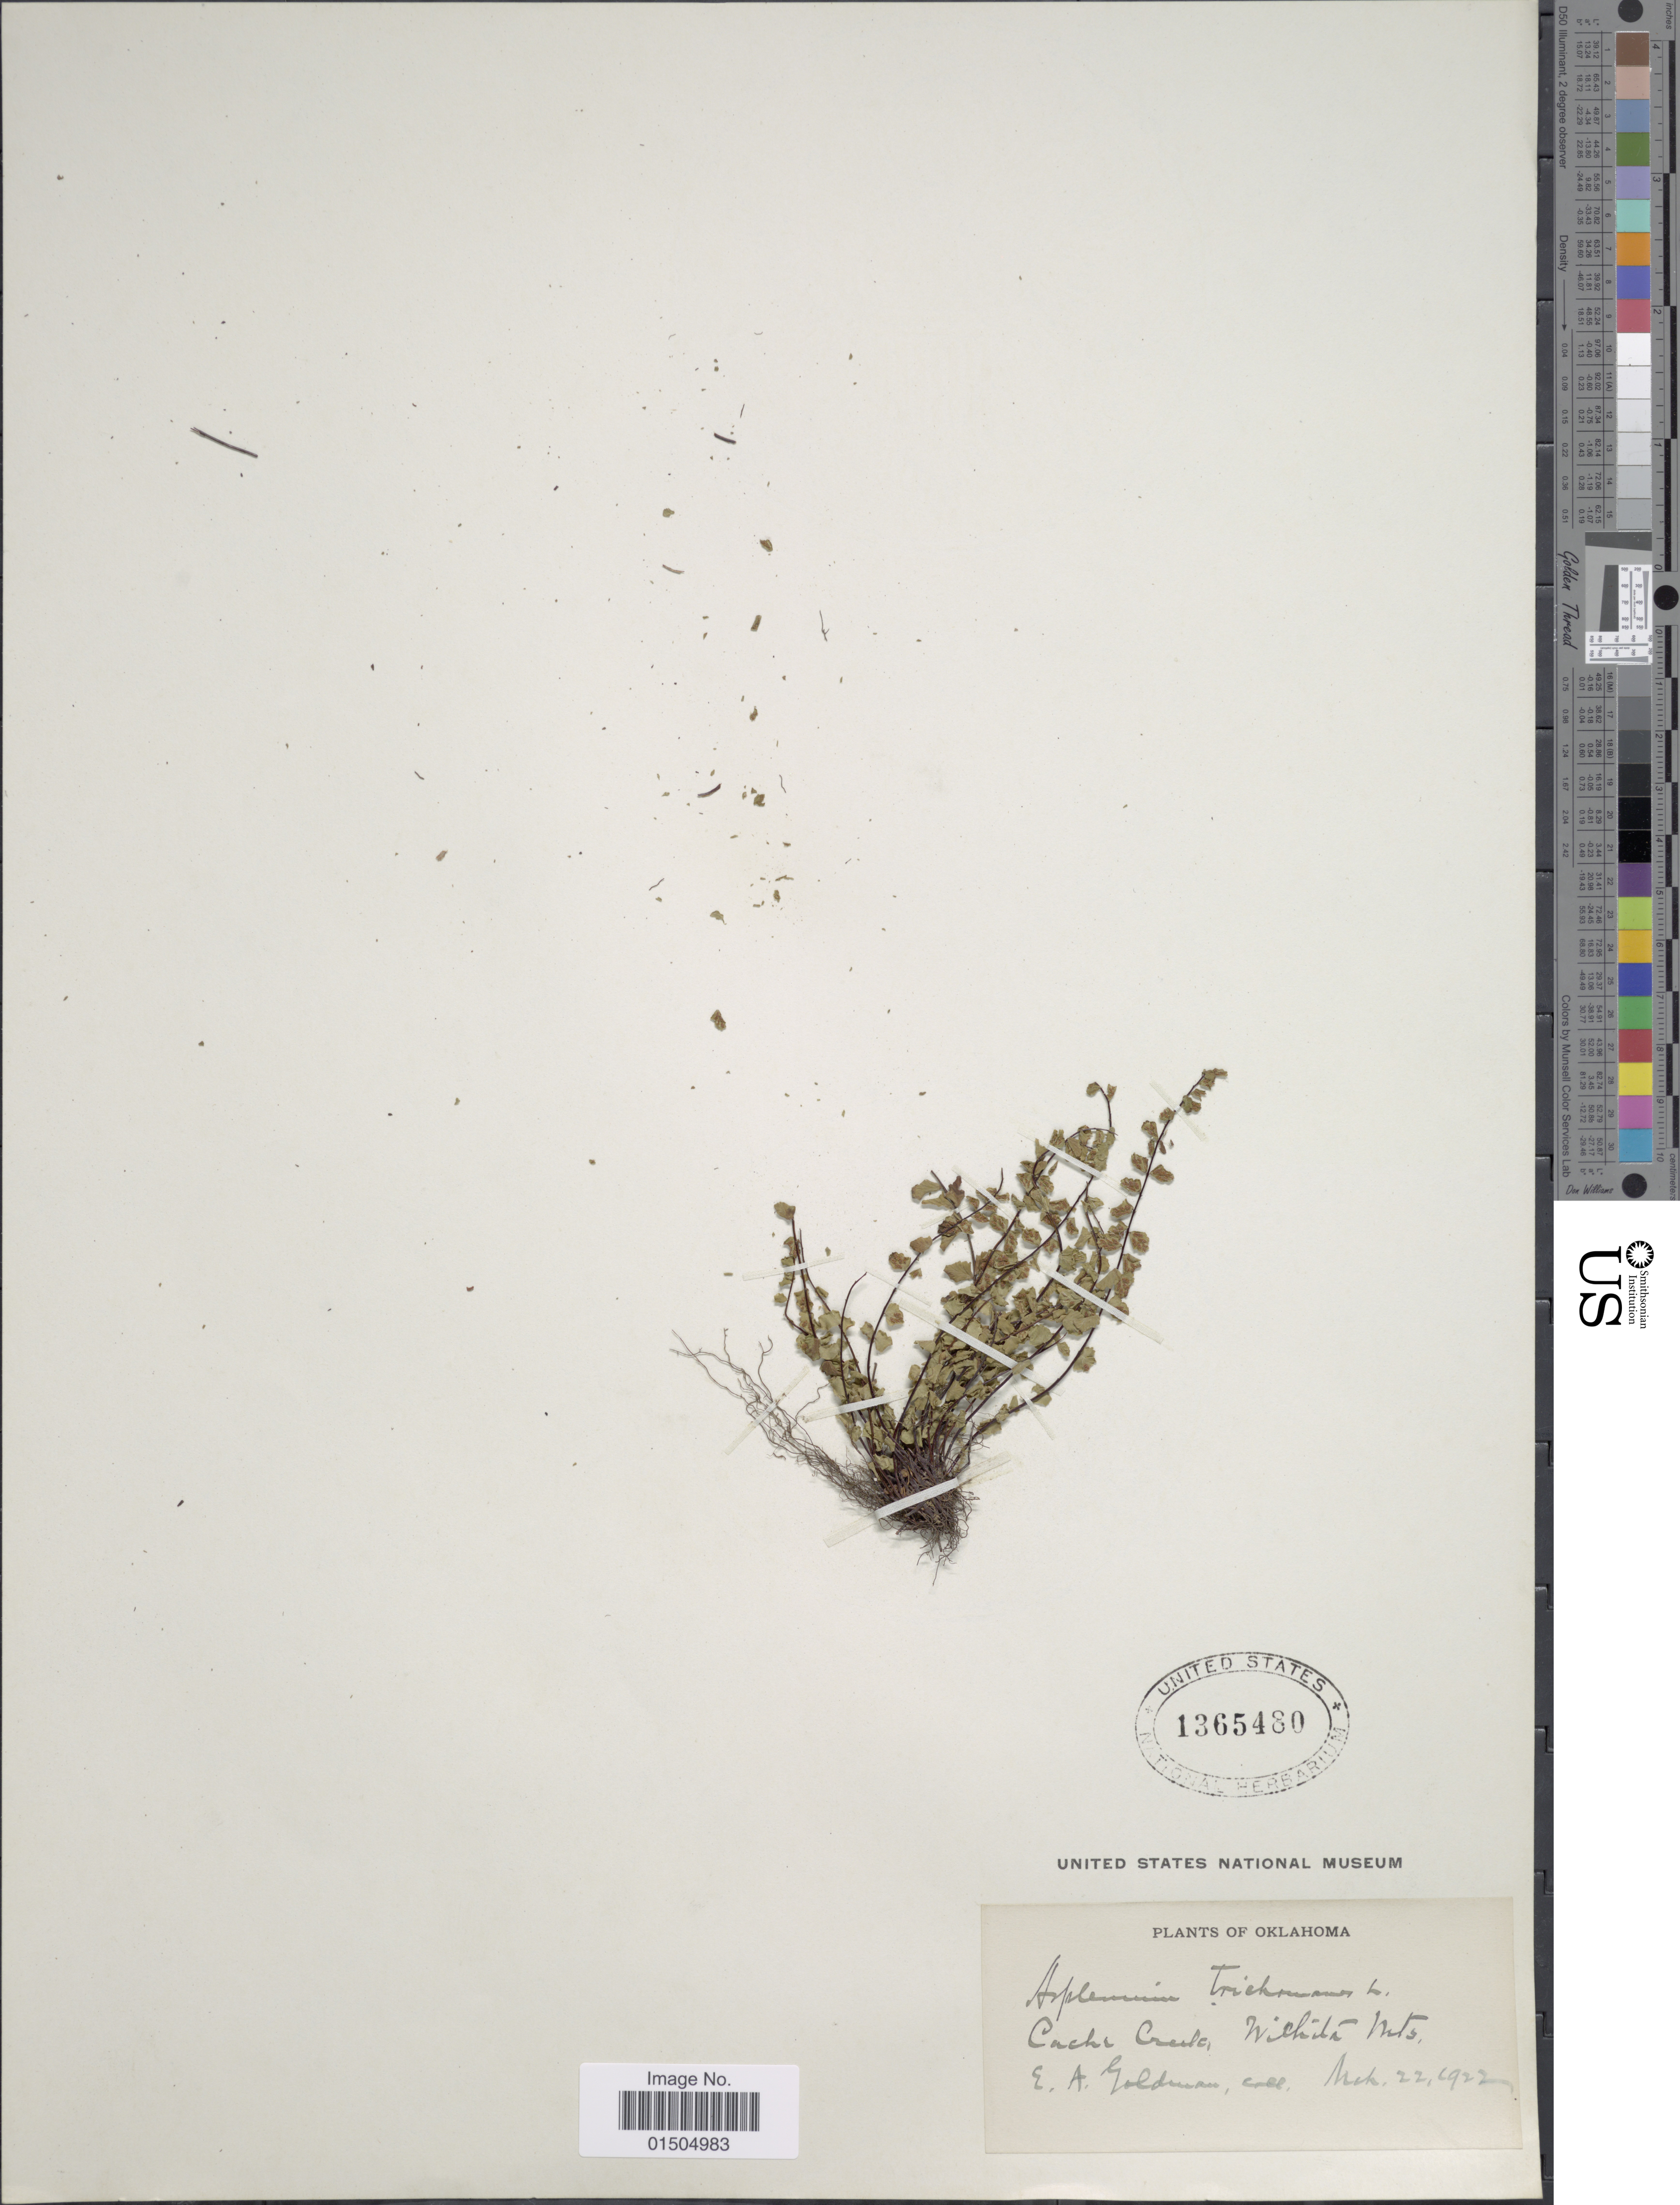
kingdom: Plantae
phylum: Tracheophyta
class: Polypodiopsida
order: Polypodiales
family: Aspleniaceae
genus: Asplenium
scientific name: Asplenium trichomanes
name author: L.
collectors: E. A. Goldman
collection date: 1922-03-22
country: United States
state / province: Oklahoma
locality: Cache Creek, Wichita Mts.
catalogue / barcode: US 1365480